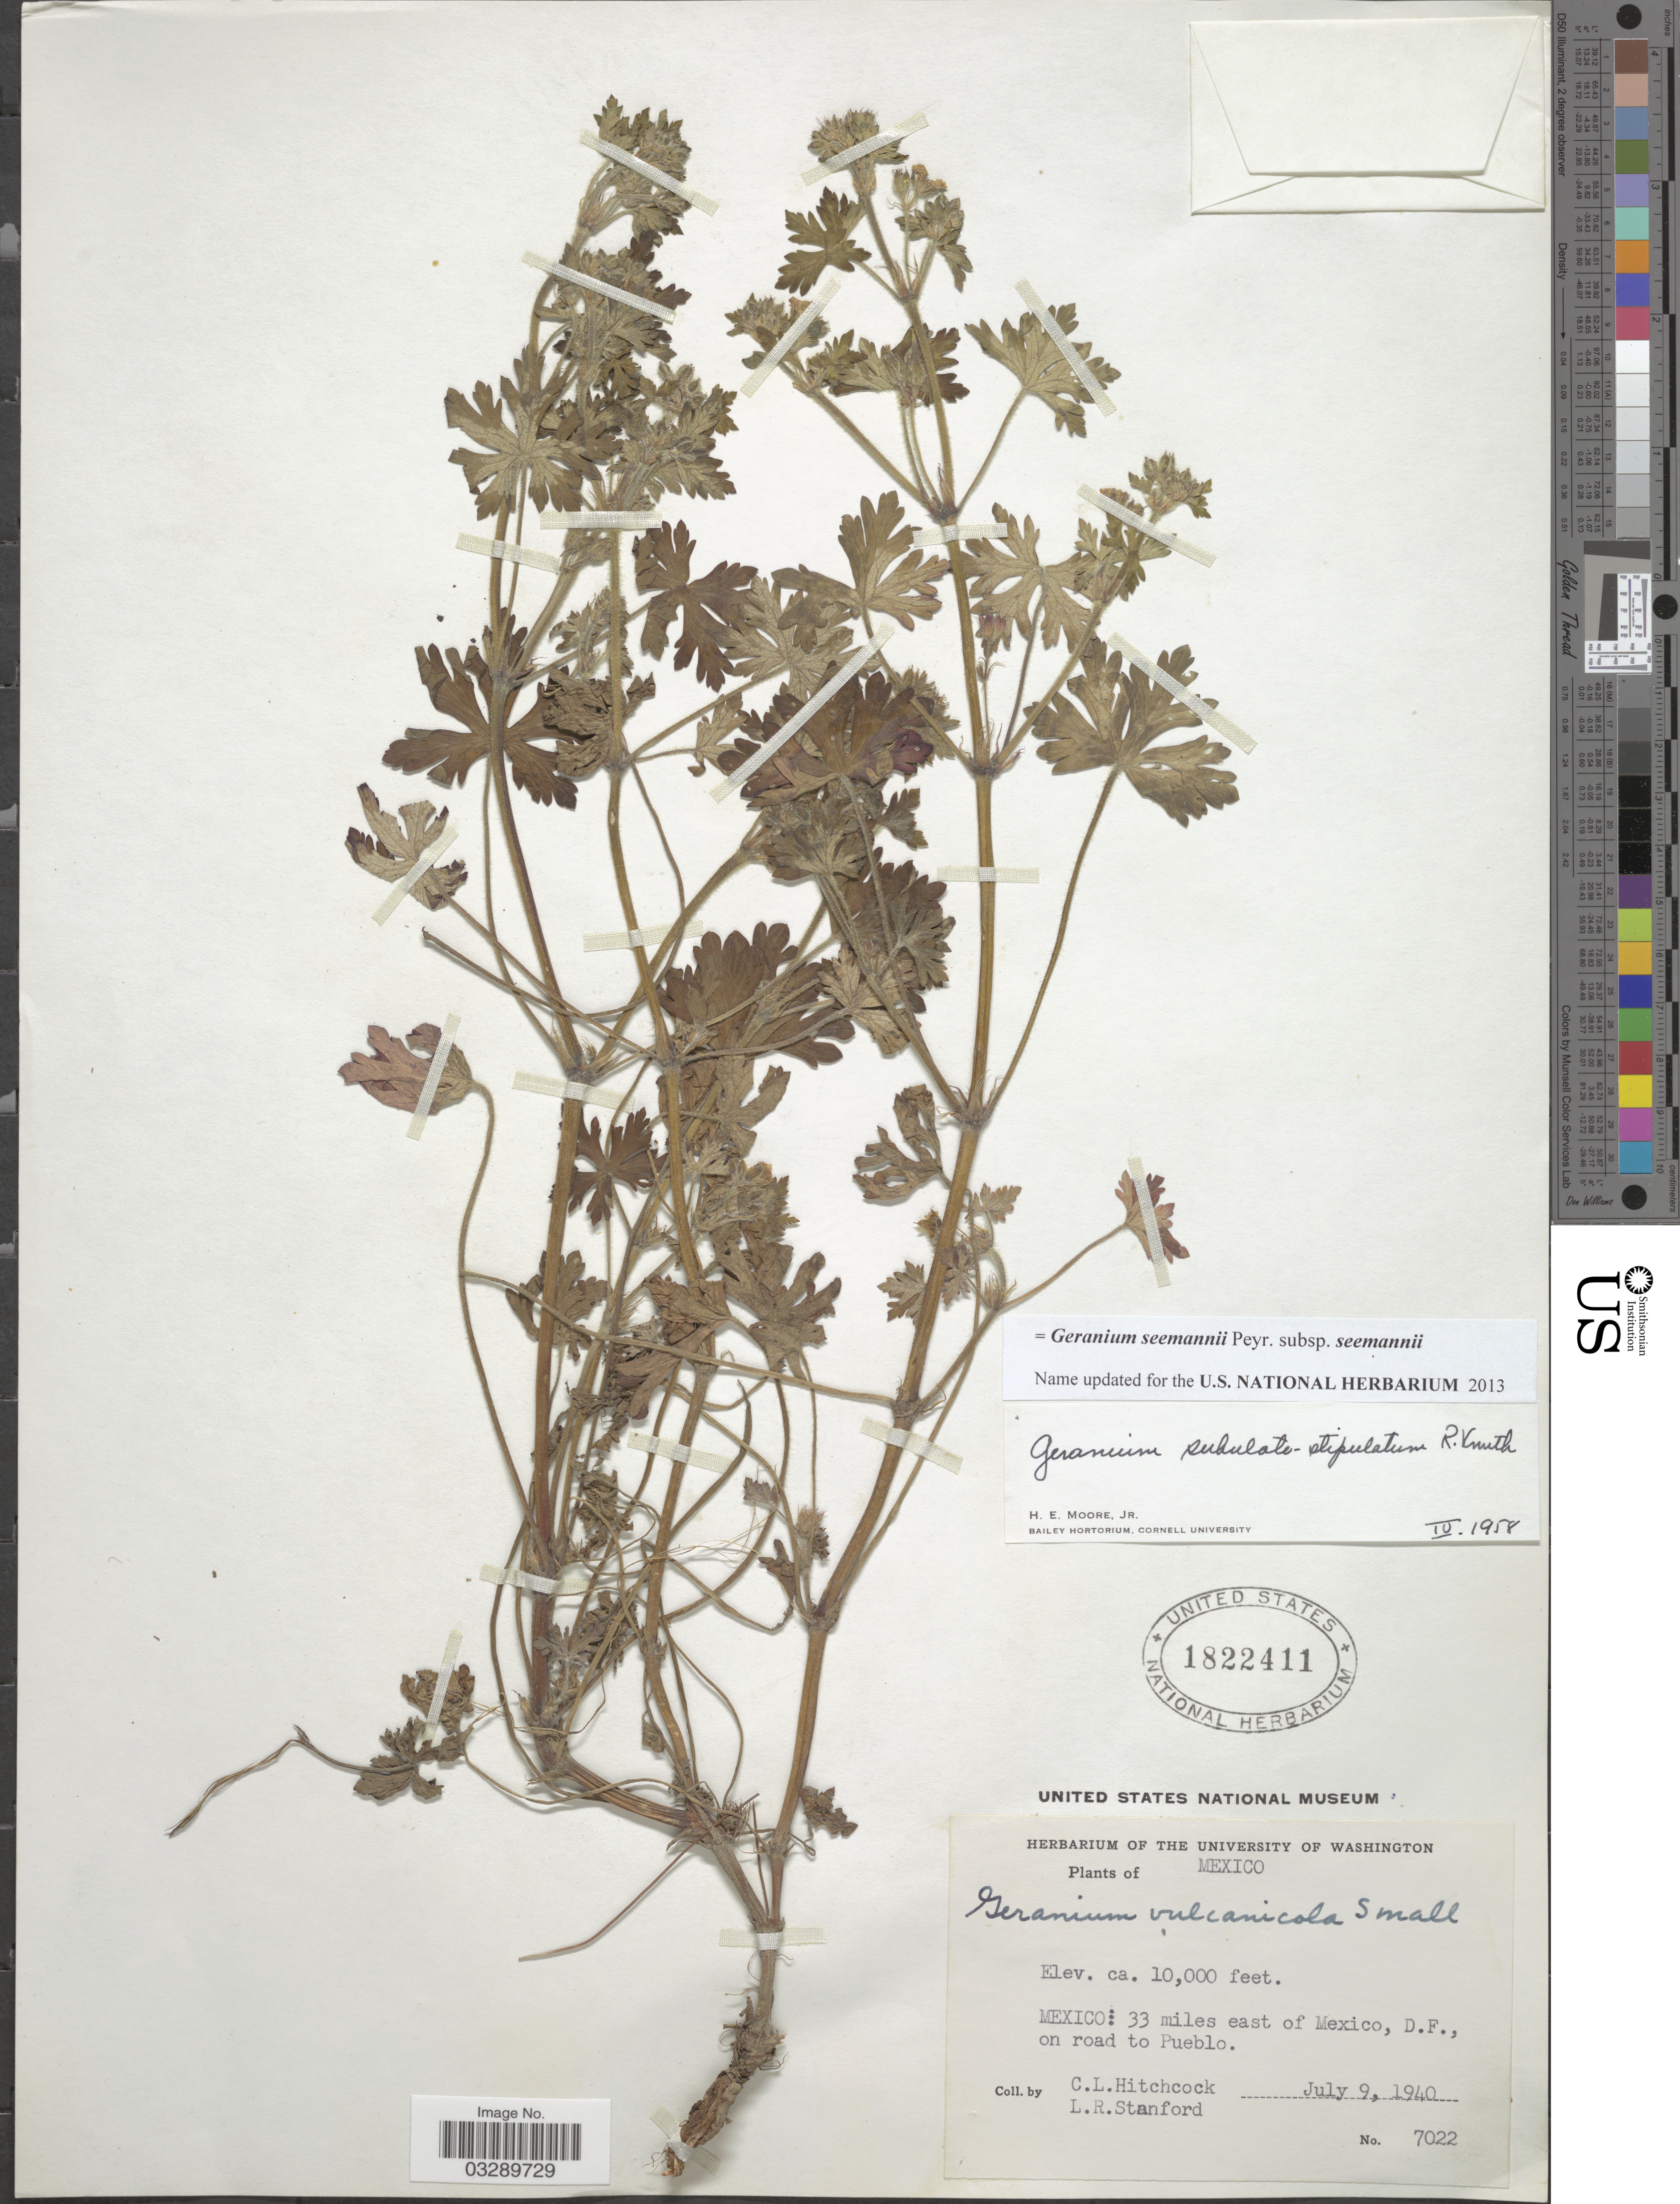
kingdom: Plantae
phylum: Tracheophyta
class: Magnoliopsida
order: Geraniales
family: Geraniaceae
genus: Geranium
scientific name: Geranium seemannii subsp. seemannii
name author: Peyr.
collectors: C. L. Hitchcock & L. R. Stanford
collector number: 7022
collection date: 1940-07-09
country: Mexico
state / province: Distrito Federal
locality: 33 miles east of Mexico, D. F., on road to Pueblo.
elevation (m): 3048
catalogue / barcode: US 1822411